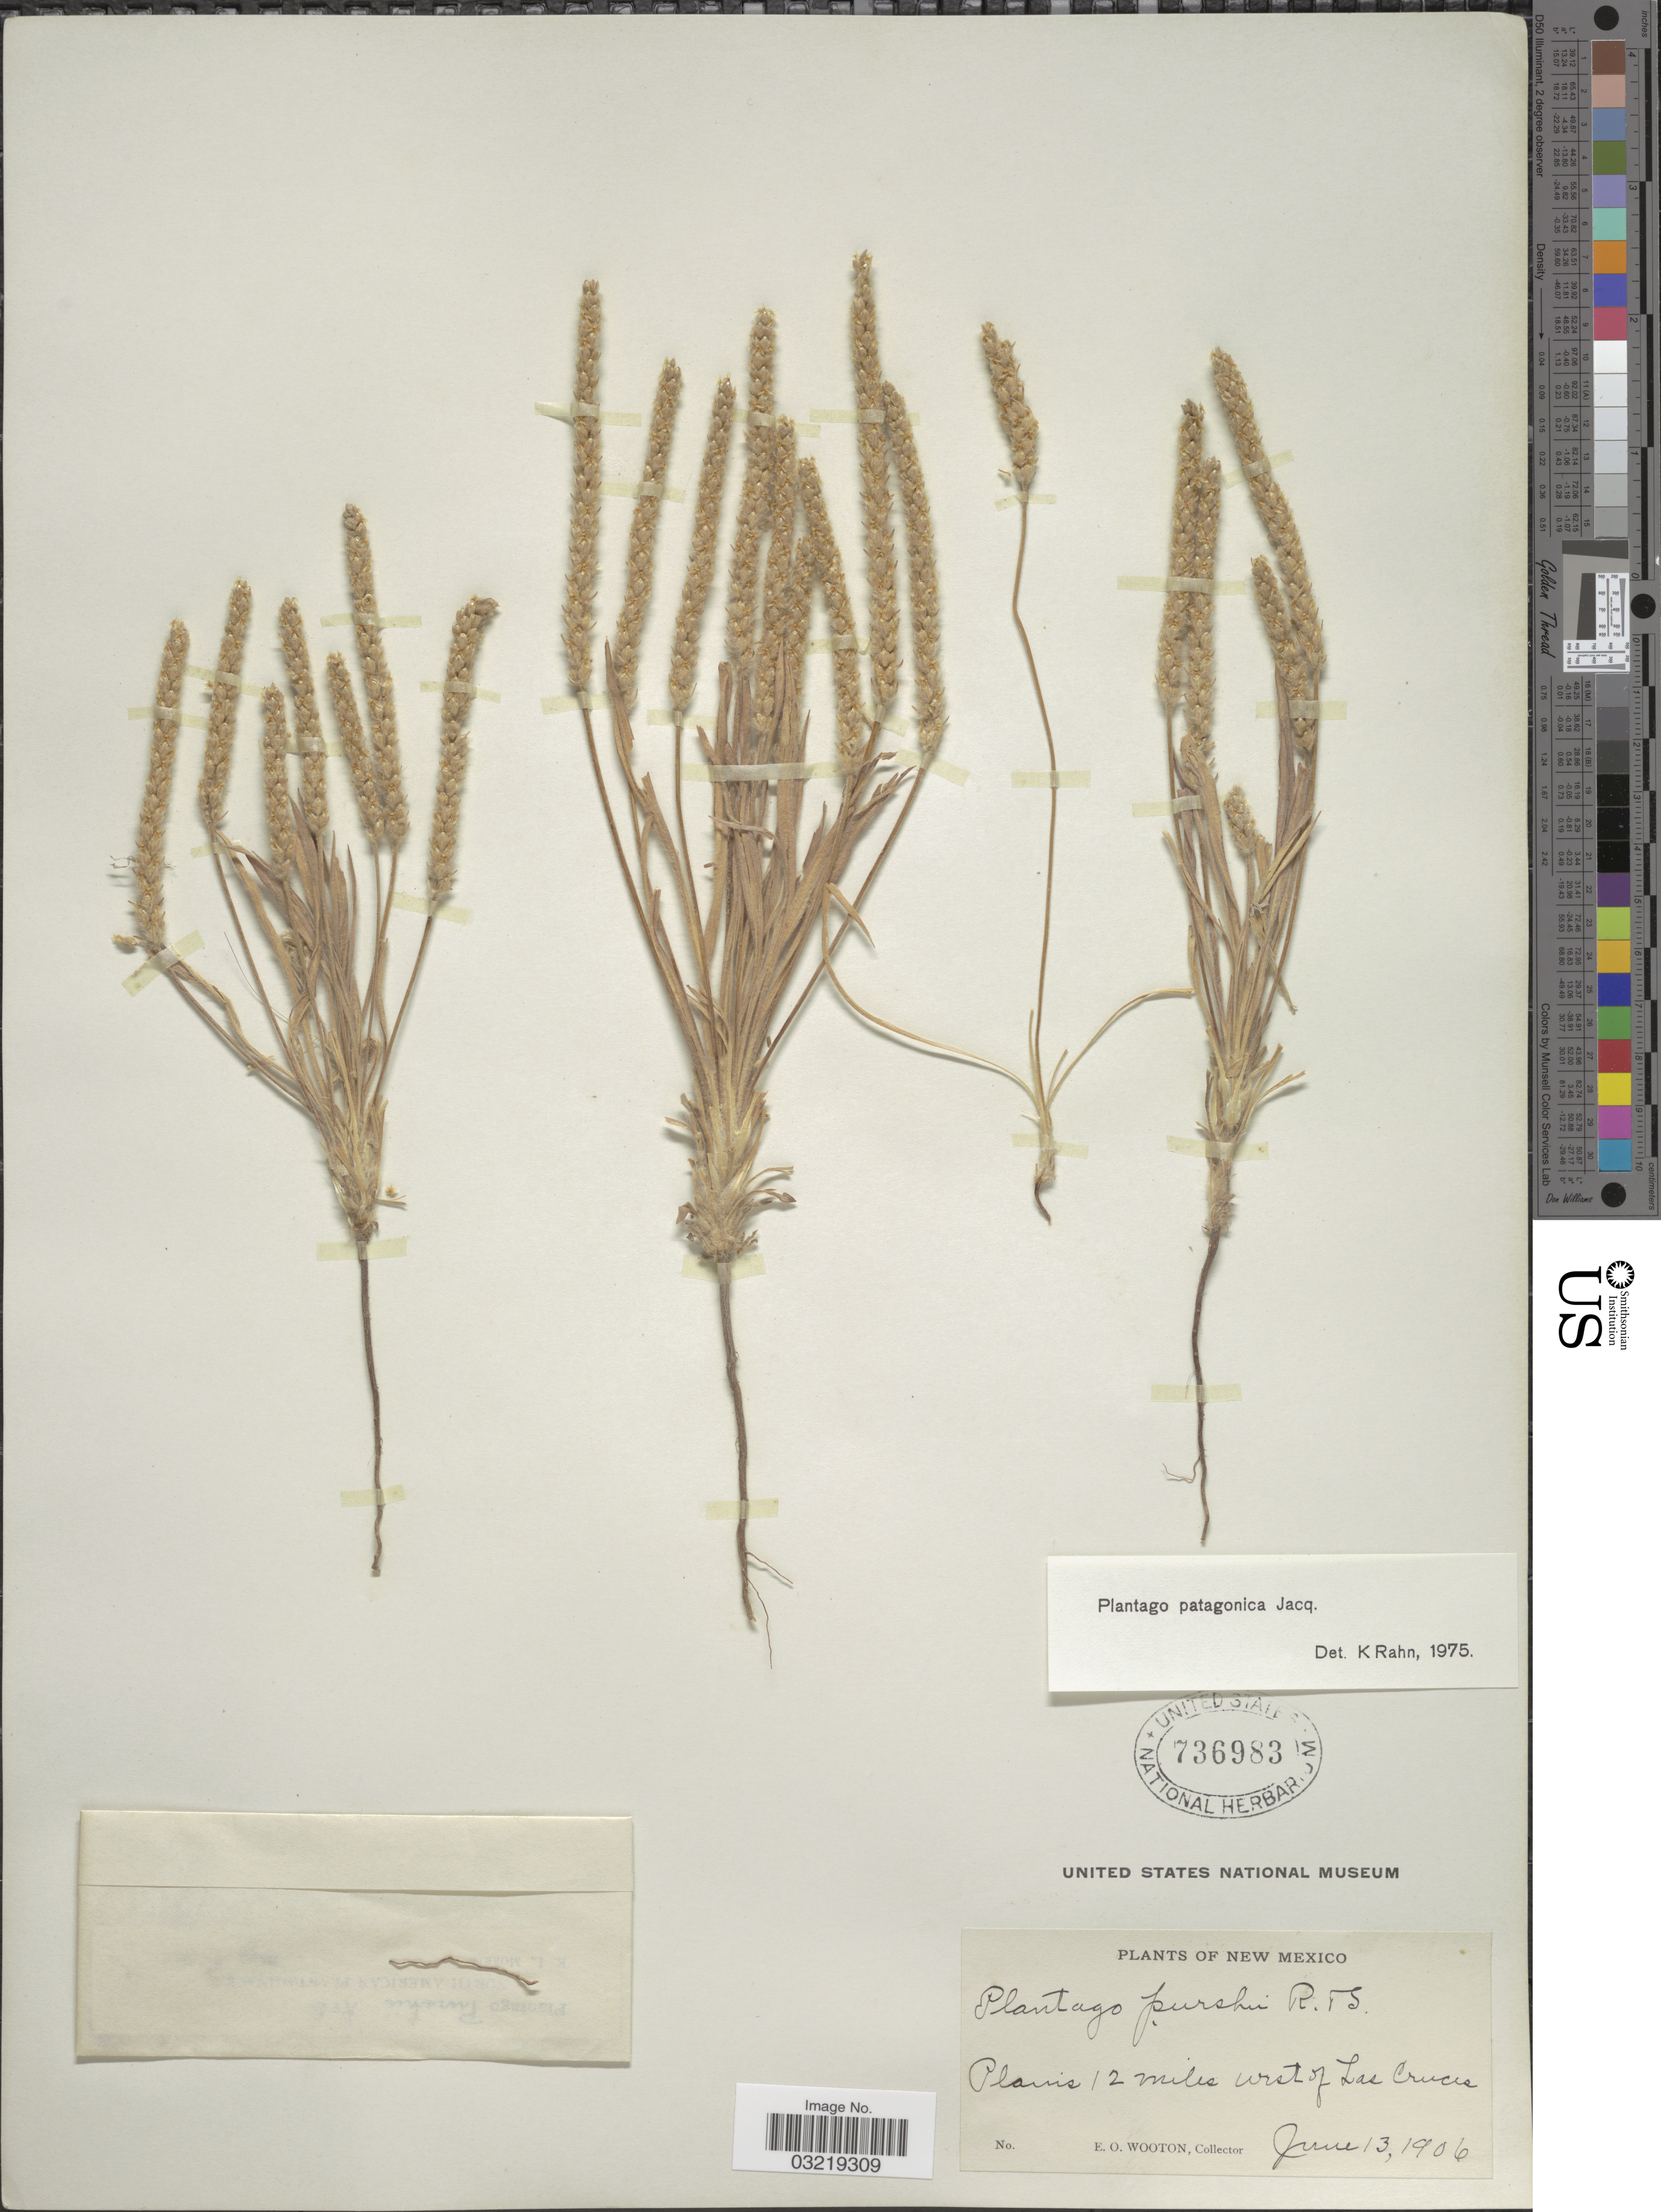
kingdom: Plantae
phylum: Tracheophyta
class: Magnoliopsida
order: Lamiales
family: Plantaginaceae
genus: Plantago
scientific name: Plantago patagonica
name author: Jacq.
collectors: E. O. Wooton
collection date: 1906-06-13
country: United States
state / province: New Mexico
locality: Plains 12 miles west of Las Cruces.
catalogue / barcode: US 736983